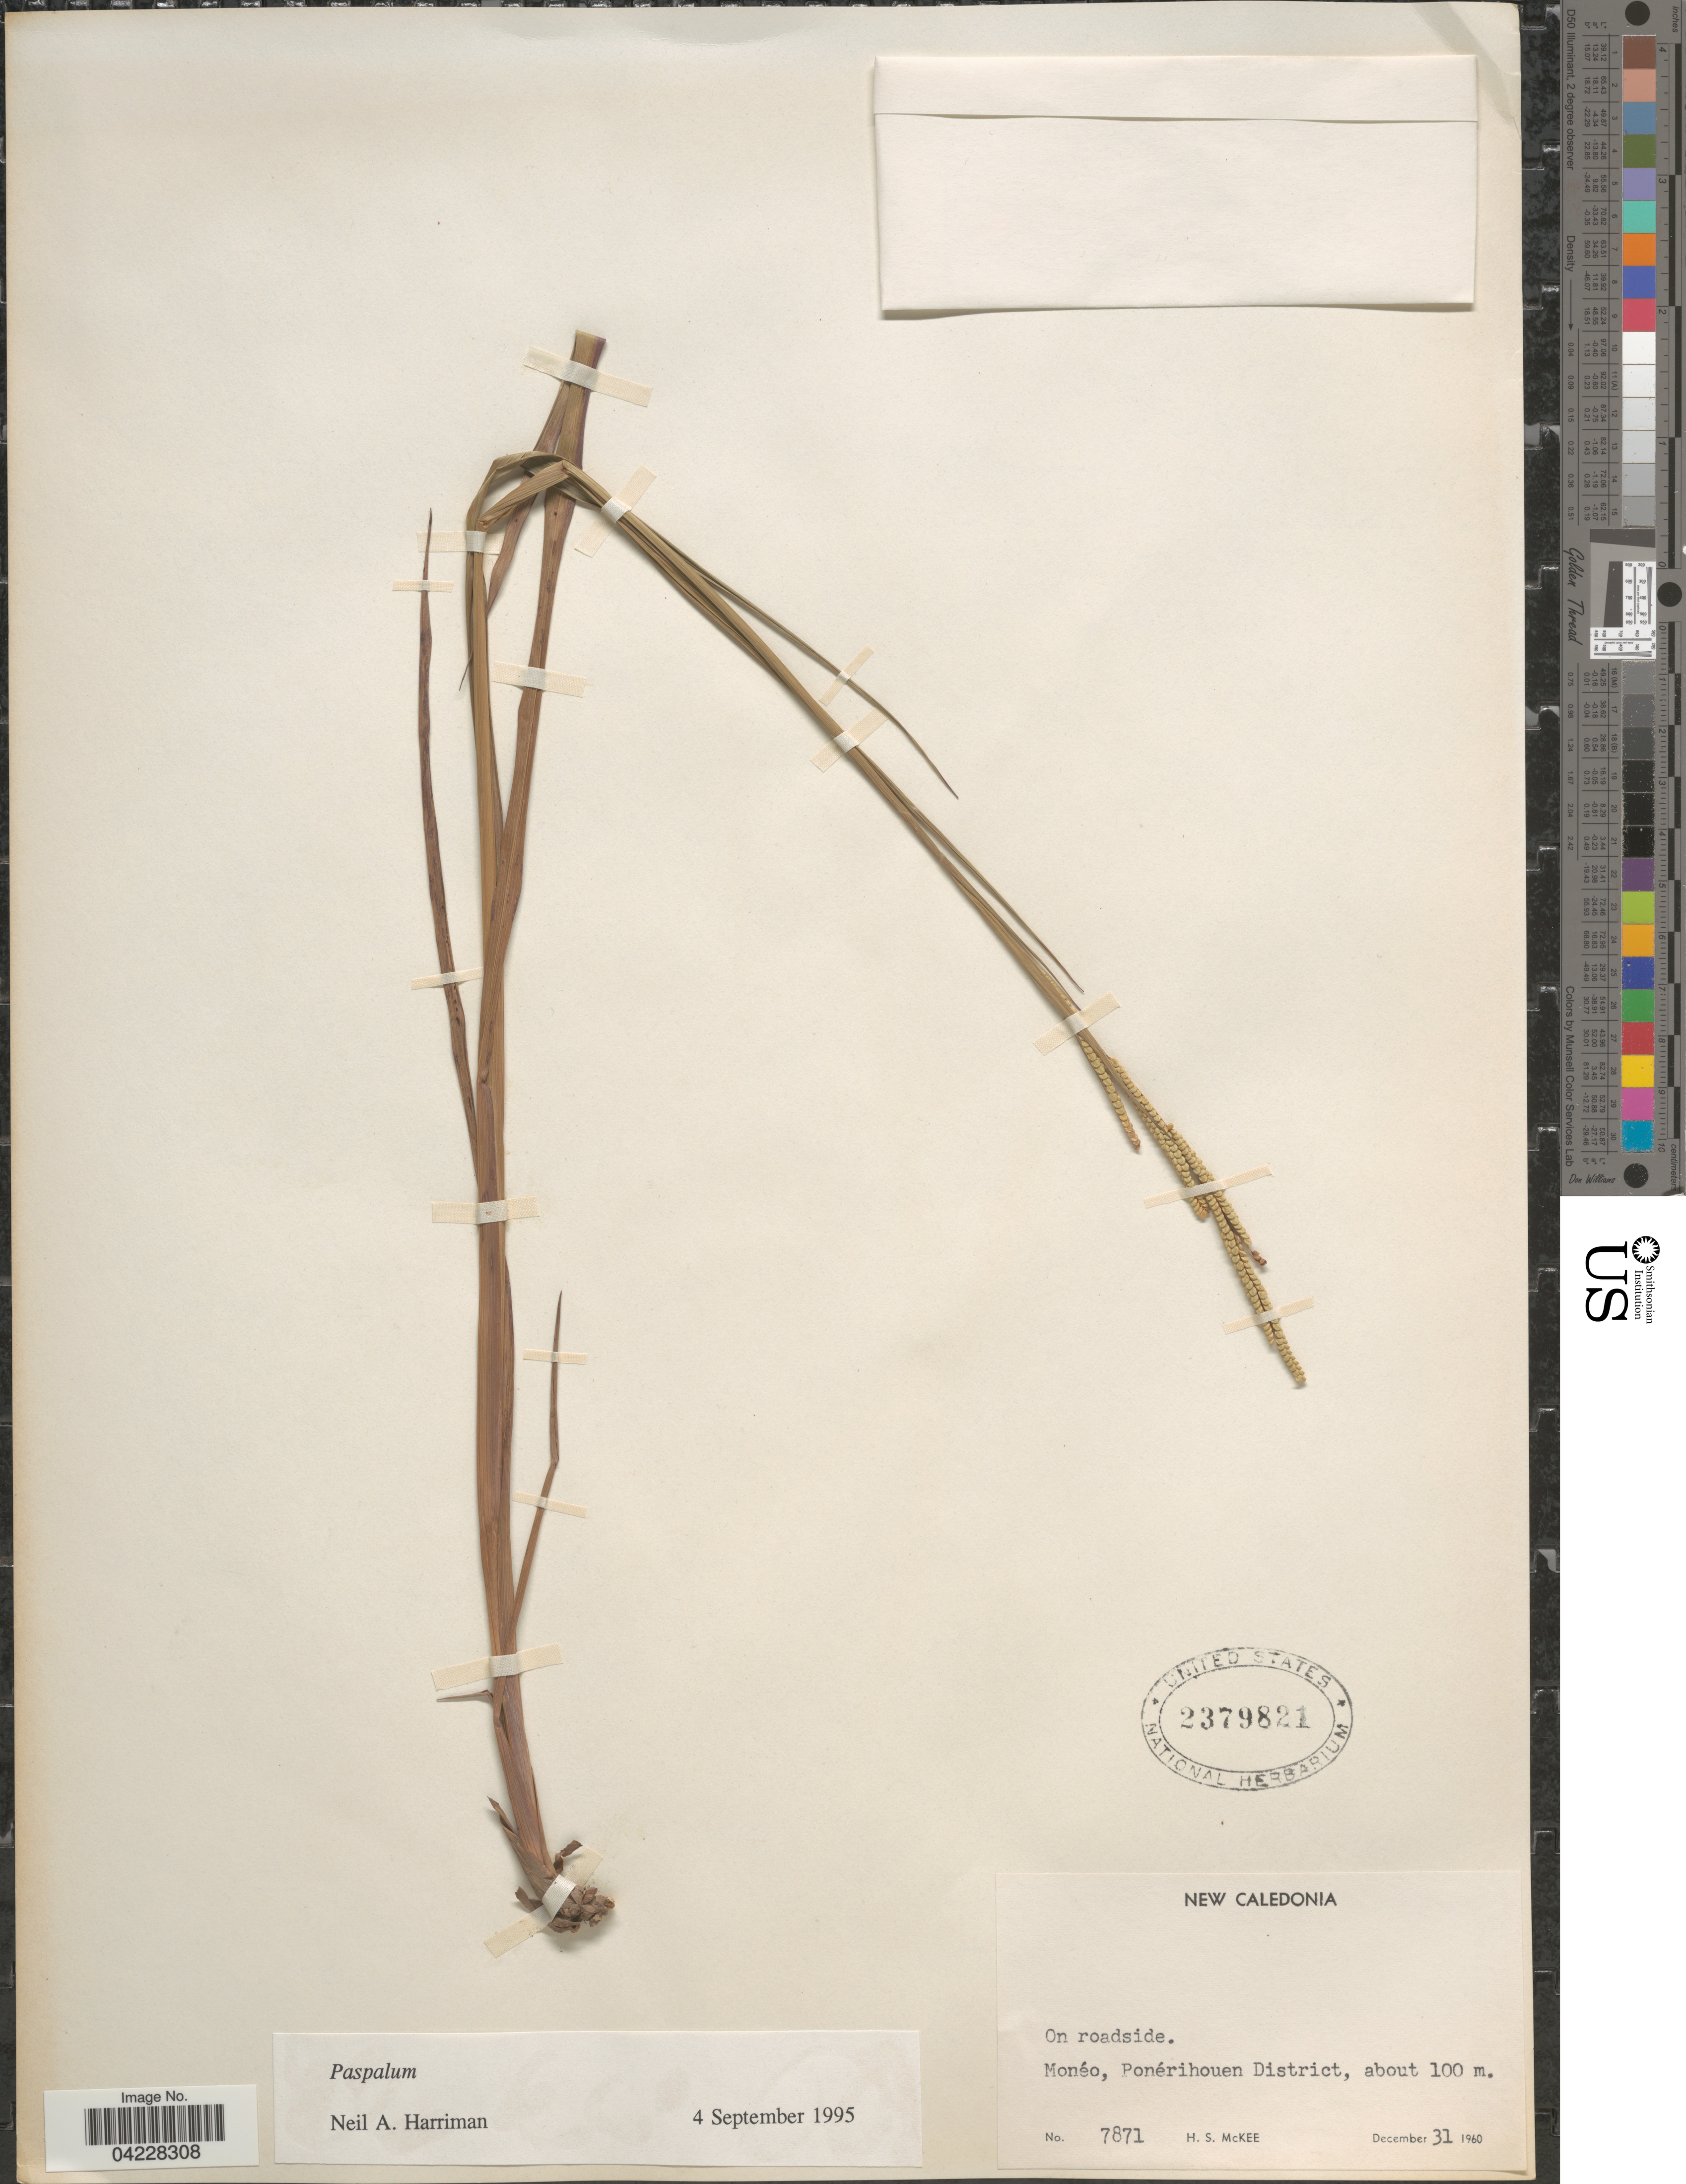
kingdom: Plantae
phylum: Tracheophyta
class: Liliopsida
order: Poales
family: Poaceae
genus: Paspalum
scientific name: Paspalum sp.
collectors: H. S. McKee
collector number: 7871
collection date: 1960-12-31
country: New Caledonia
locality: On roadside. Monéo, Ponérihouen District.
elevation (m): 100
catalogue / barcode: US 2379821